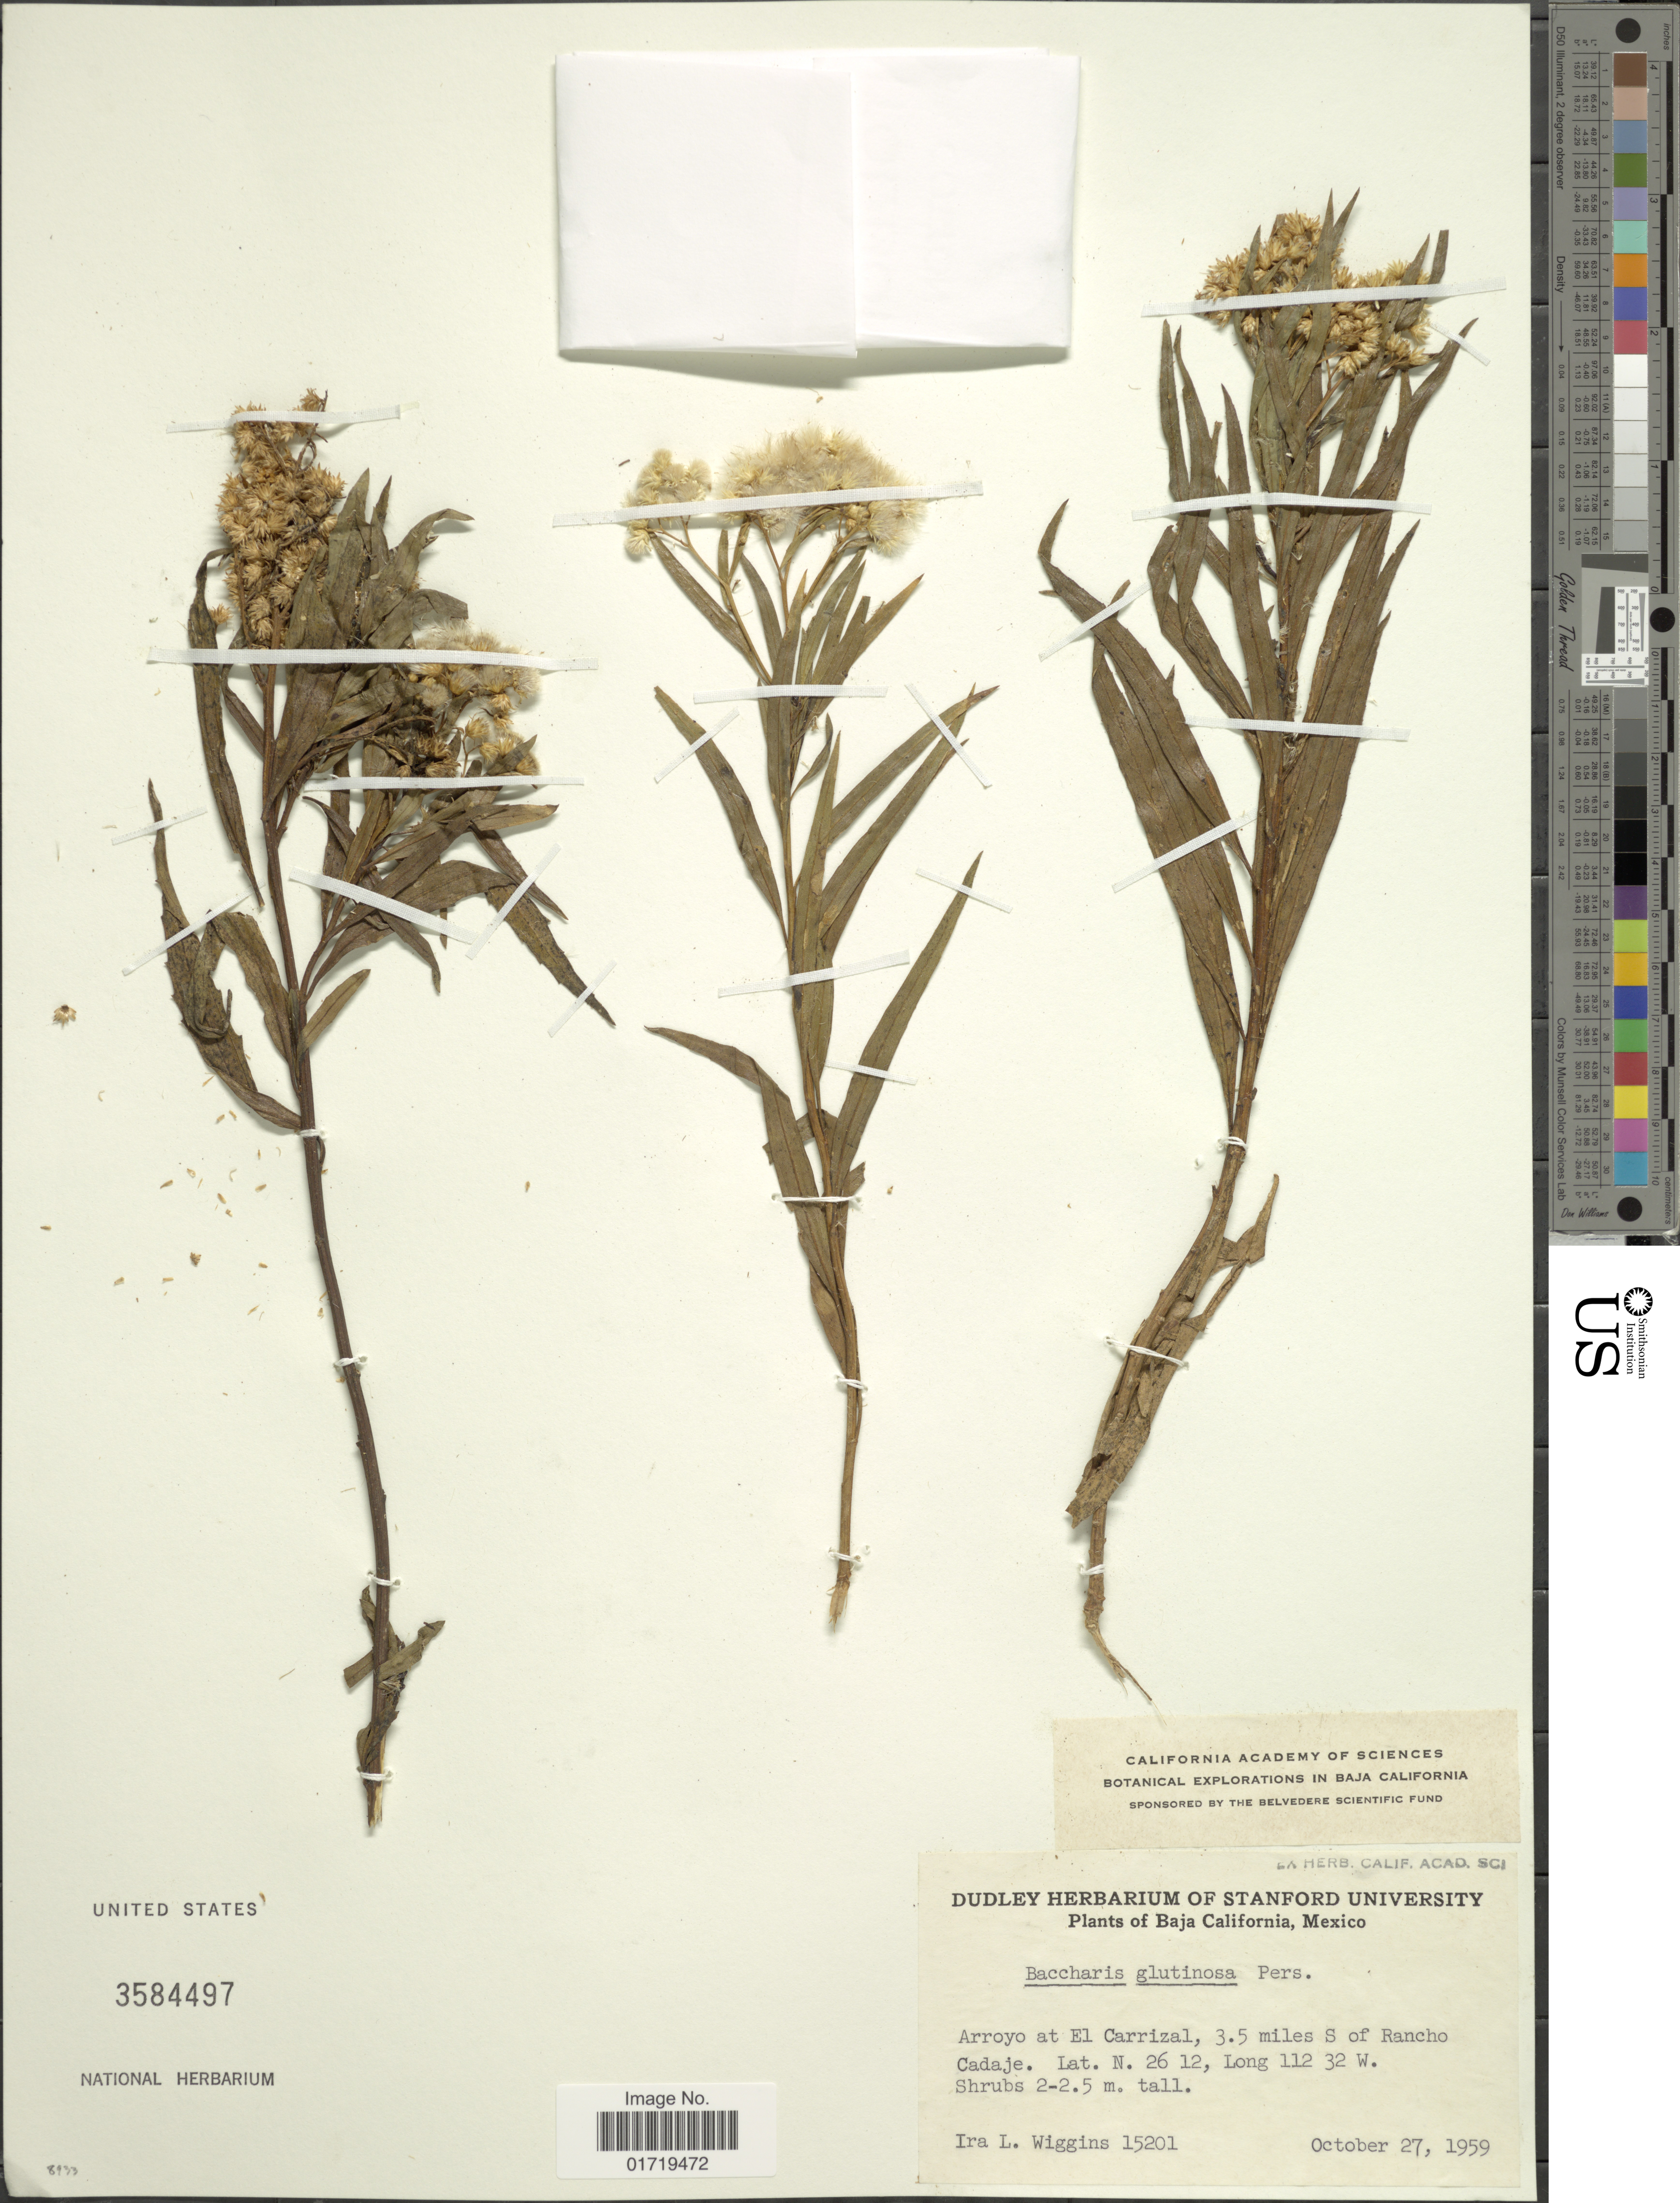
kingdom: Plantae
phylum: Tracheophyta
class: Magnoliopsida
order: Asterales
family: Asteraceae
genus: Baccharis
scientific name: Baccharis glutinosa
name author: Pers.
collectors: I. L. Wiggins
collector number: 15201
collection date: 1959-10-27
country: Mexico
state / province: Baja California Sur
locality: Arroyo at El Carrizal, 3.5 miles S of Rancho Cadaje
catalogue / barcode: US 3584497